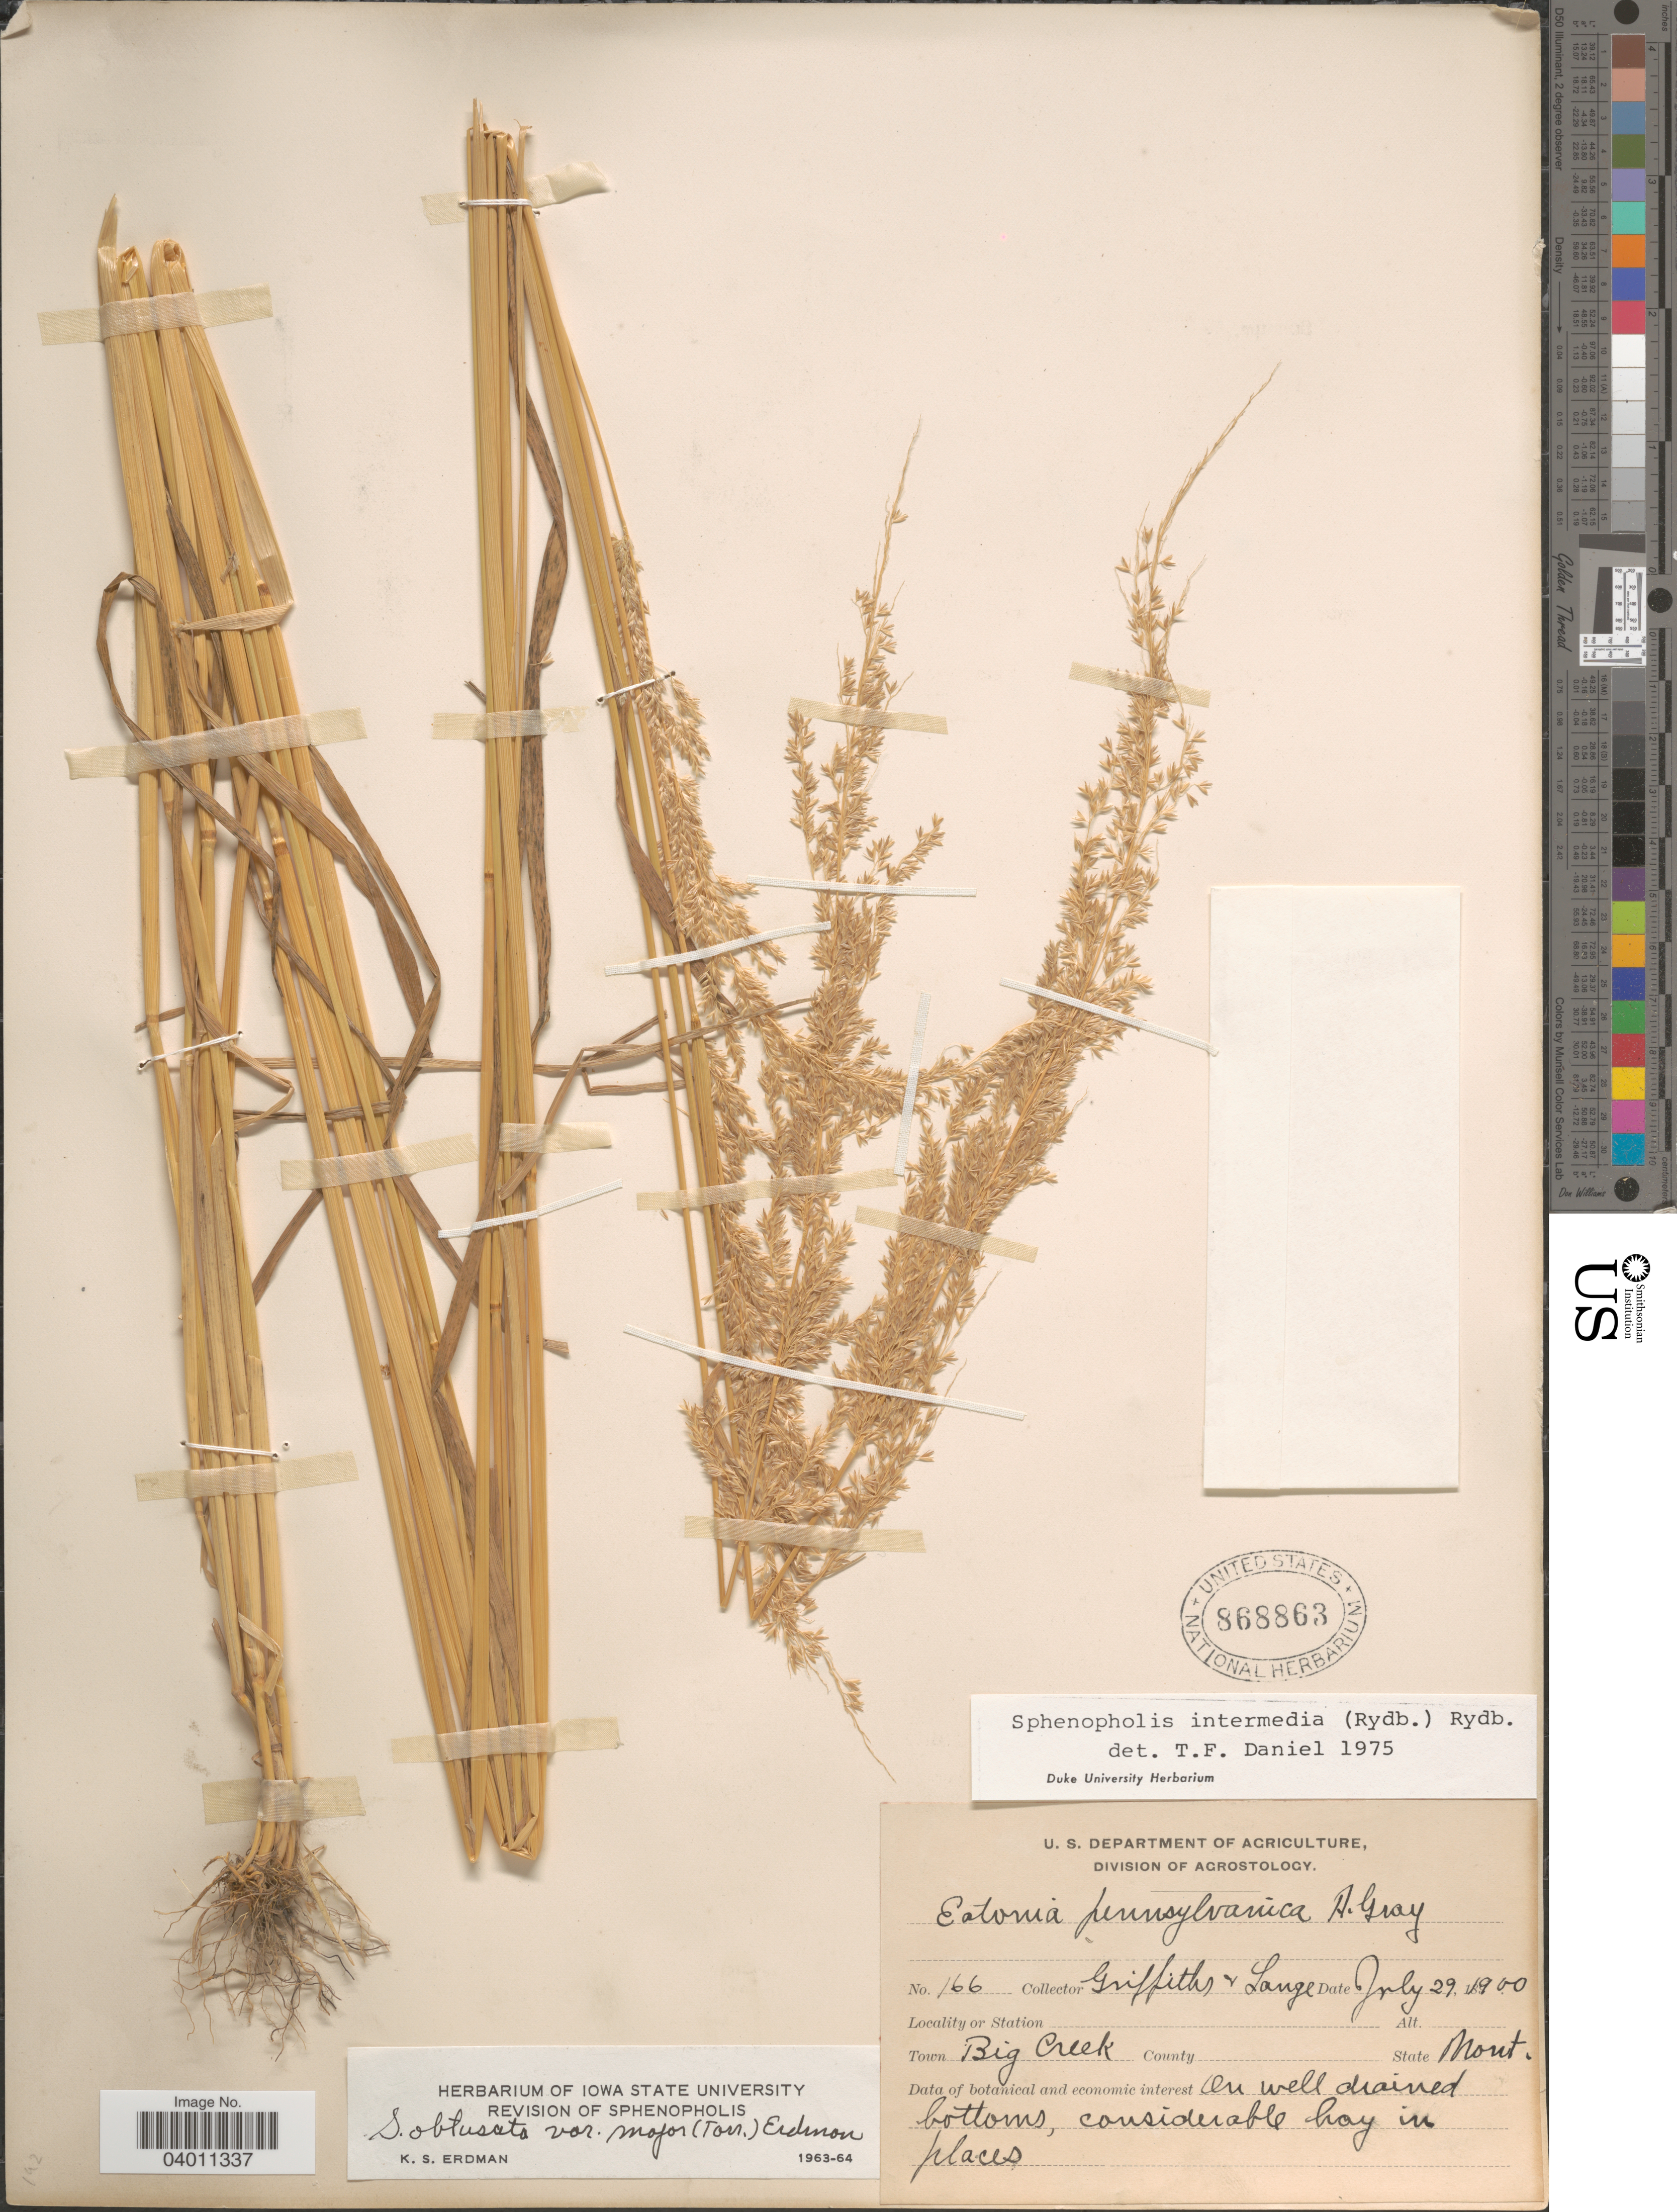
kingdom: Plantae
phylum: Tracheophyta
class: Liliopsida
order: Poales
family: Poaceae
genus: Sphenopholis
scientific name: Sphenopholis intermedia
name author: (Rydb.) Rydb.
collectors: -- Griffiths & -- Lange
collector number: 166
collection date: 1900-07-29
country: United States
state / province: Montana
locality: Town Big Creek. On well drained bottoms.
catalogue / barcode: US 868863